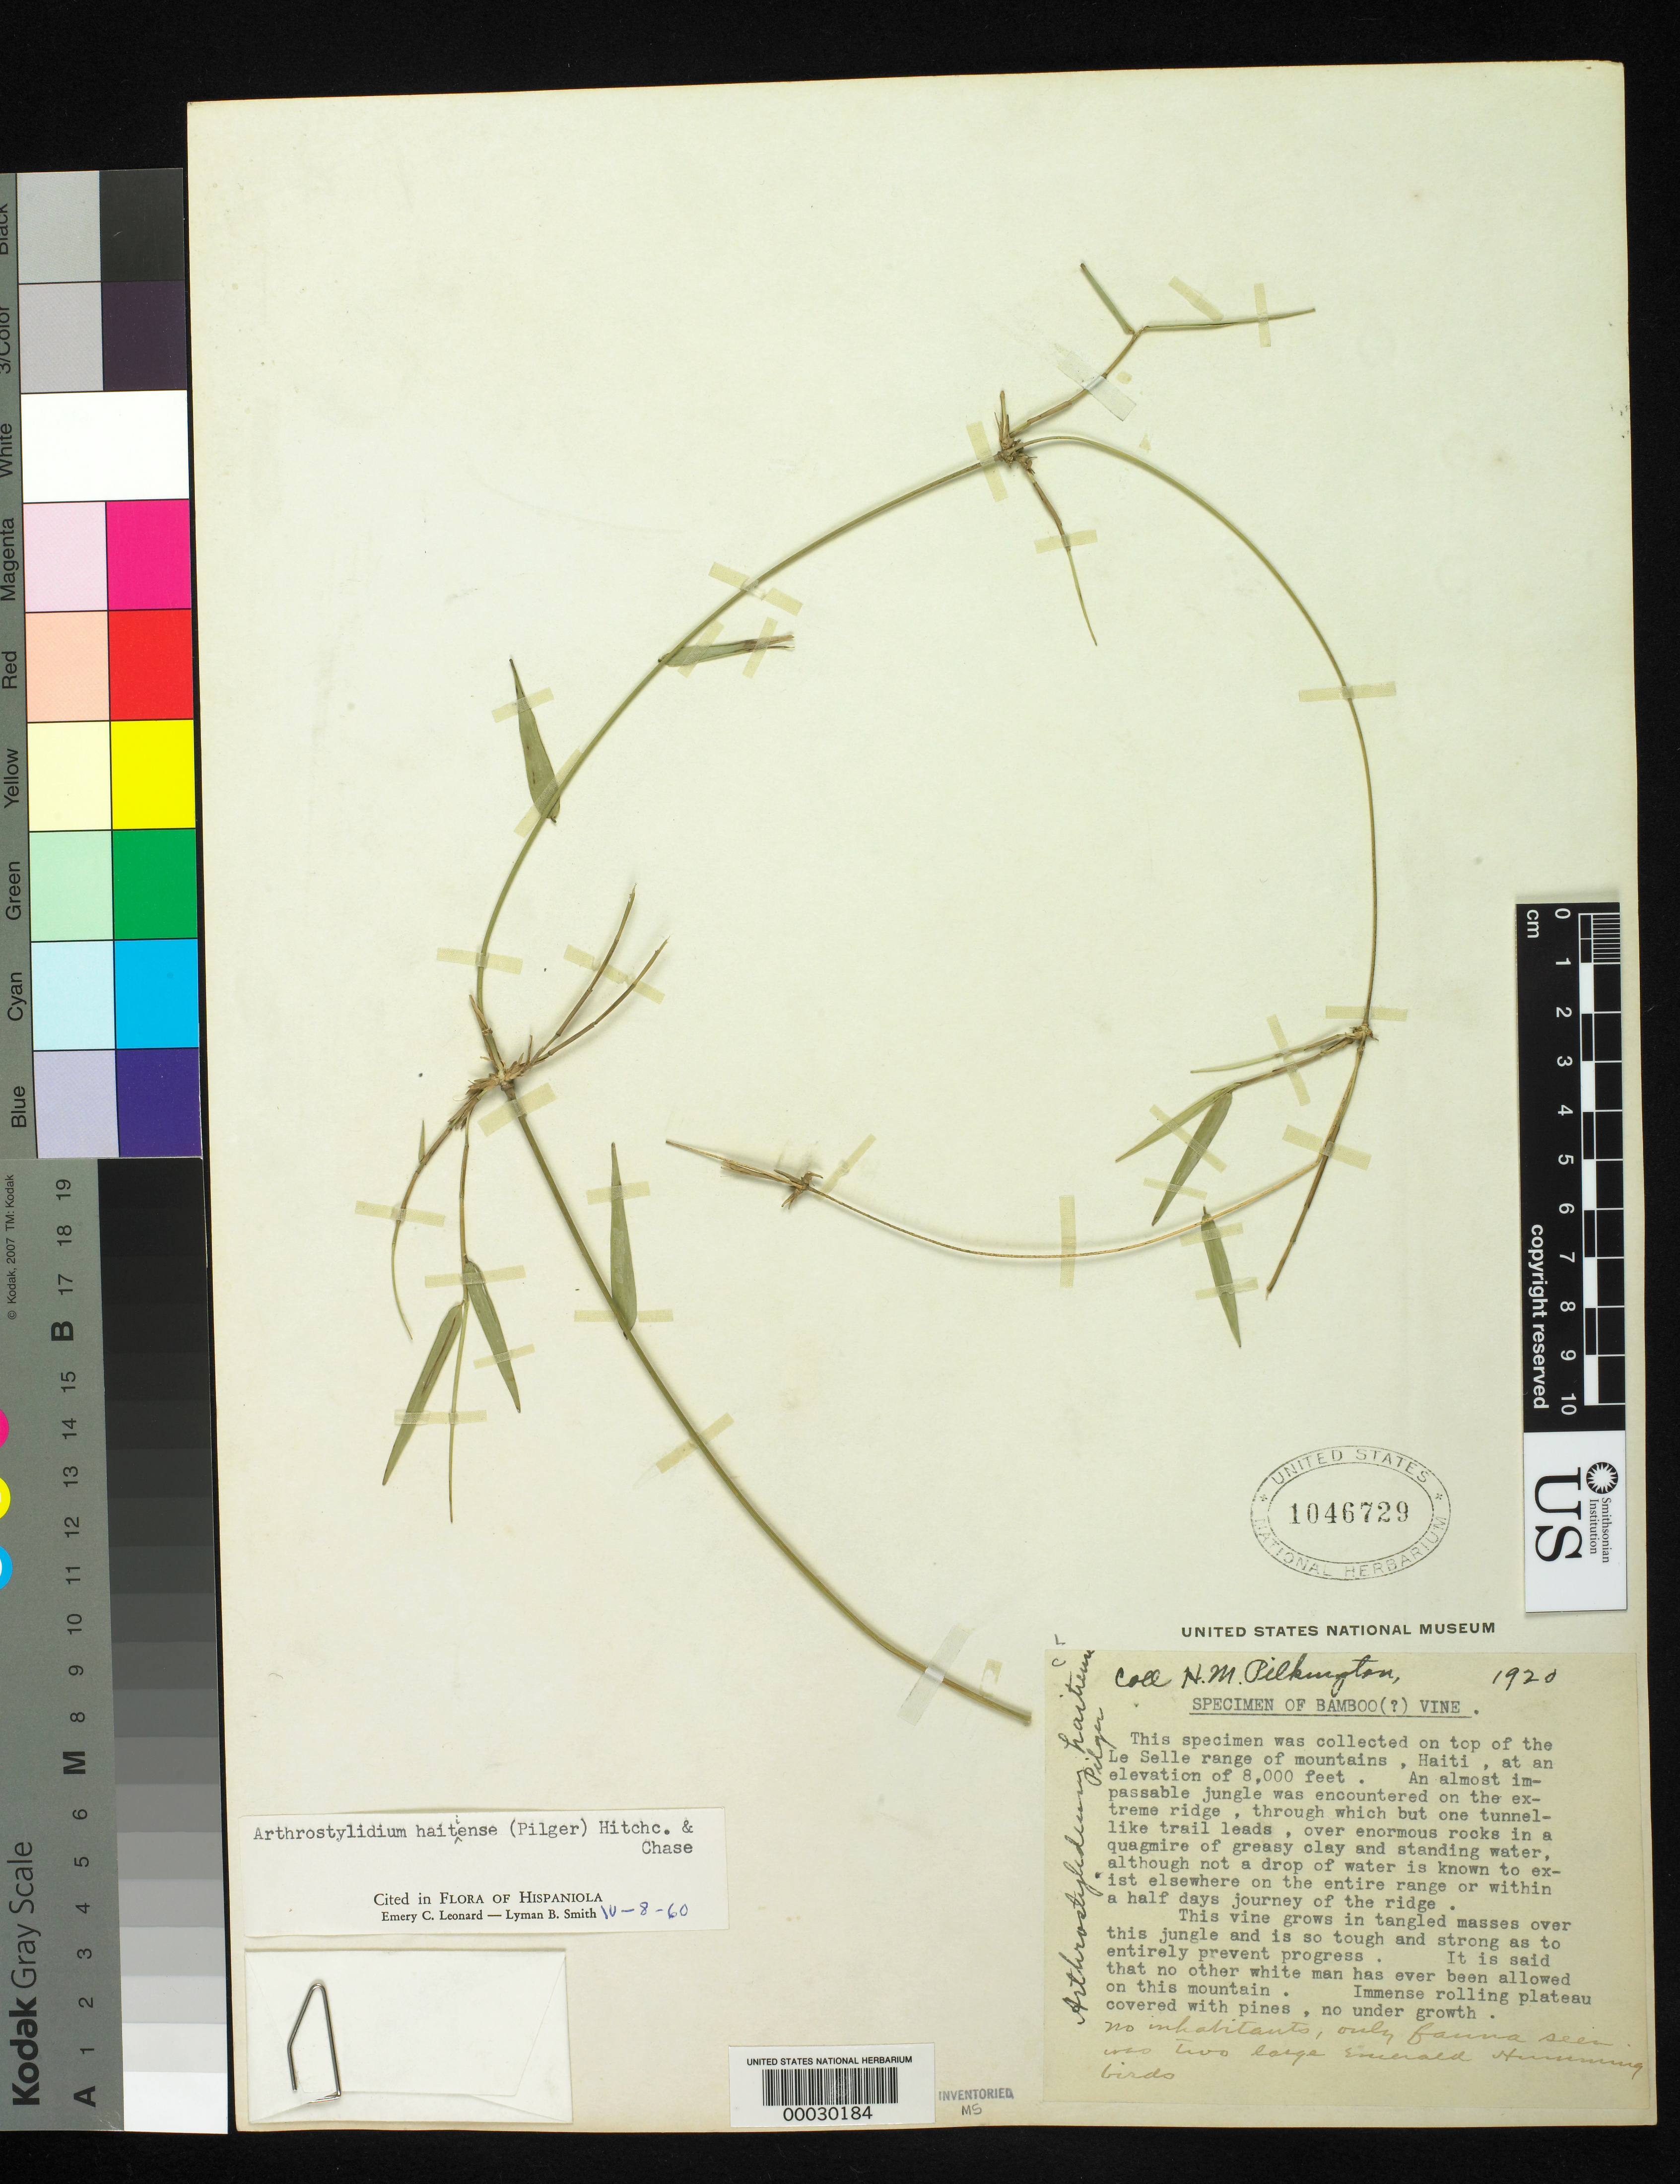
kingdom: Plantae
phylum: Tracheophyta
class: Liliopsida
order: Poales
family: Poaceae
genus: Arthrostylidium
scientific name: Arthrostylidium haitiense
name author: (Pilg.) Hitchc. & Chase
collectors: H. Pilkington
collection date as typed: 1920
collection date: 1920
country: Haiti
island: Hispaniola Island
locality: Le selle mountain range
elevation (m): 2440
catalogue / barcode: US 1046729